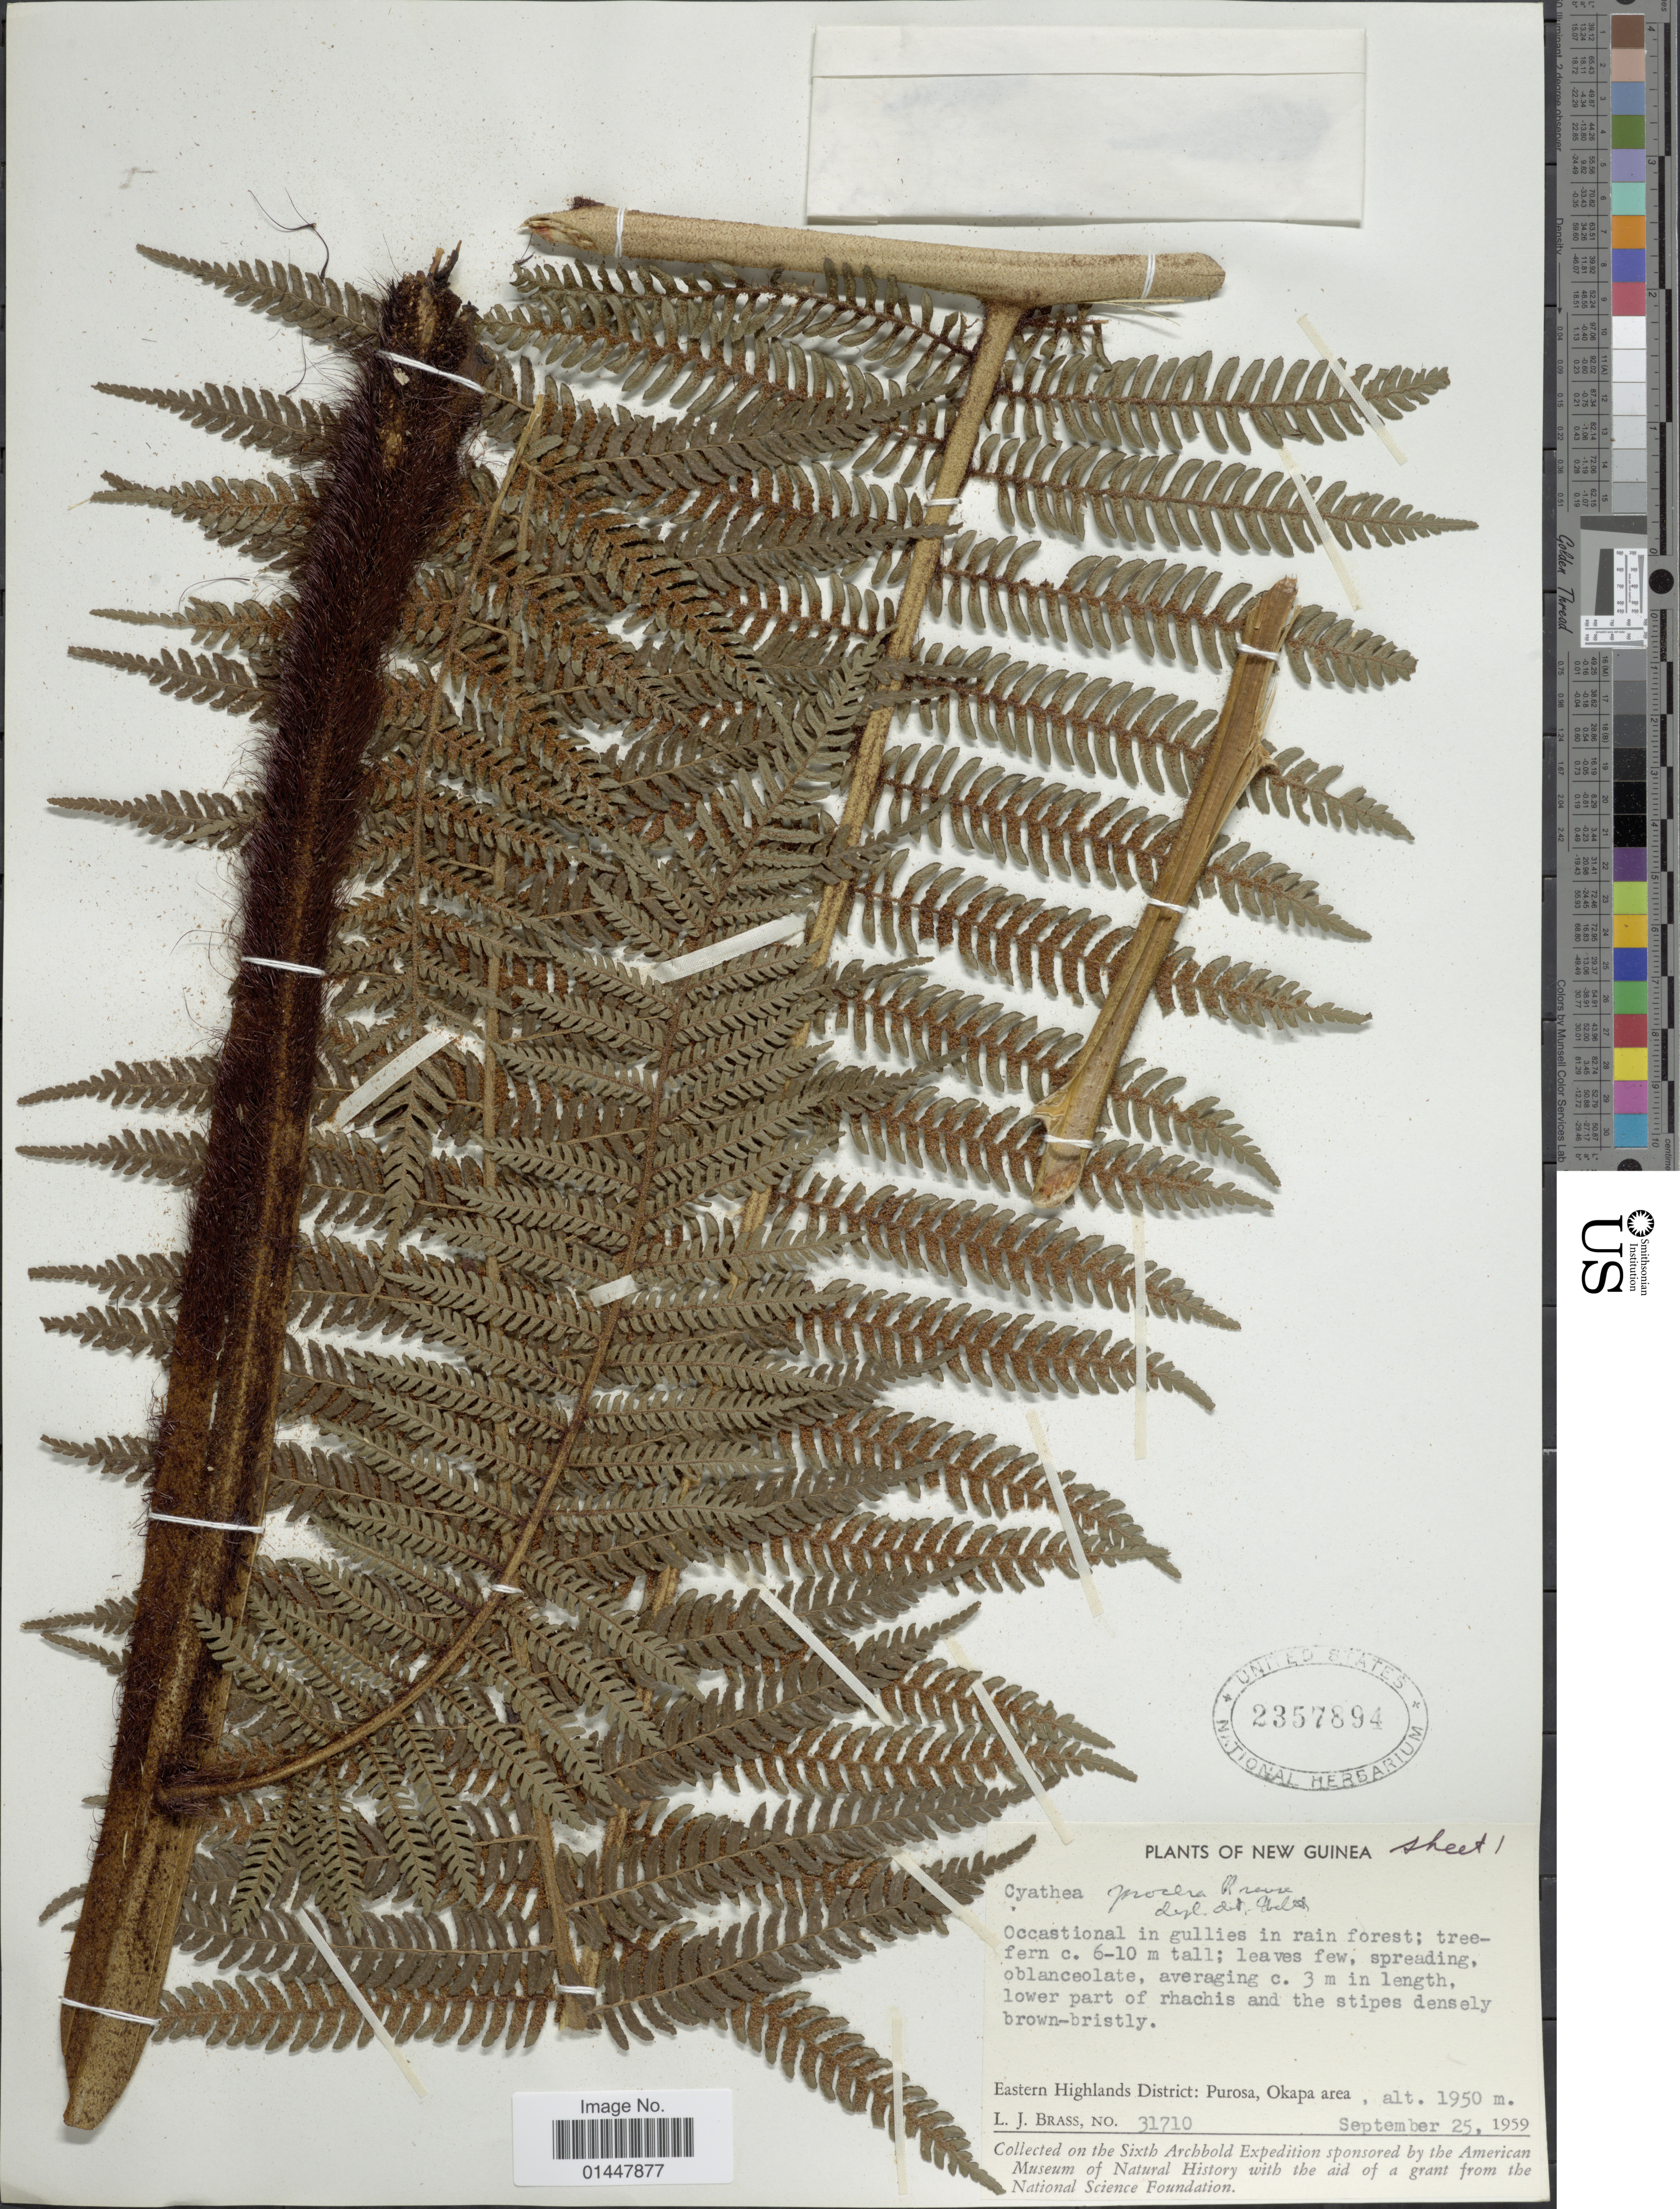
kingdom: Plantae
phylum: Tracheophyta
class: Polypodiopsida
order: Cyatheales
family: Cyatheaceae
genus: Sphaeropteris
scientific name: Sphaeropteris procera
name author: (Brause) R.M. Tryon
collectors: L. J. Brass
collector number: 31710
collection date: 1959-09-25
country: Papua New Guinea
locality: New Guinea, Eastern Highlands District, Purosa, Okapa area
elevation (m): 1950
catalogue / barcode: US 2357894